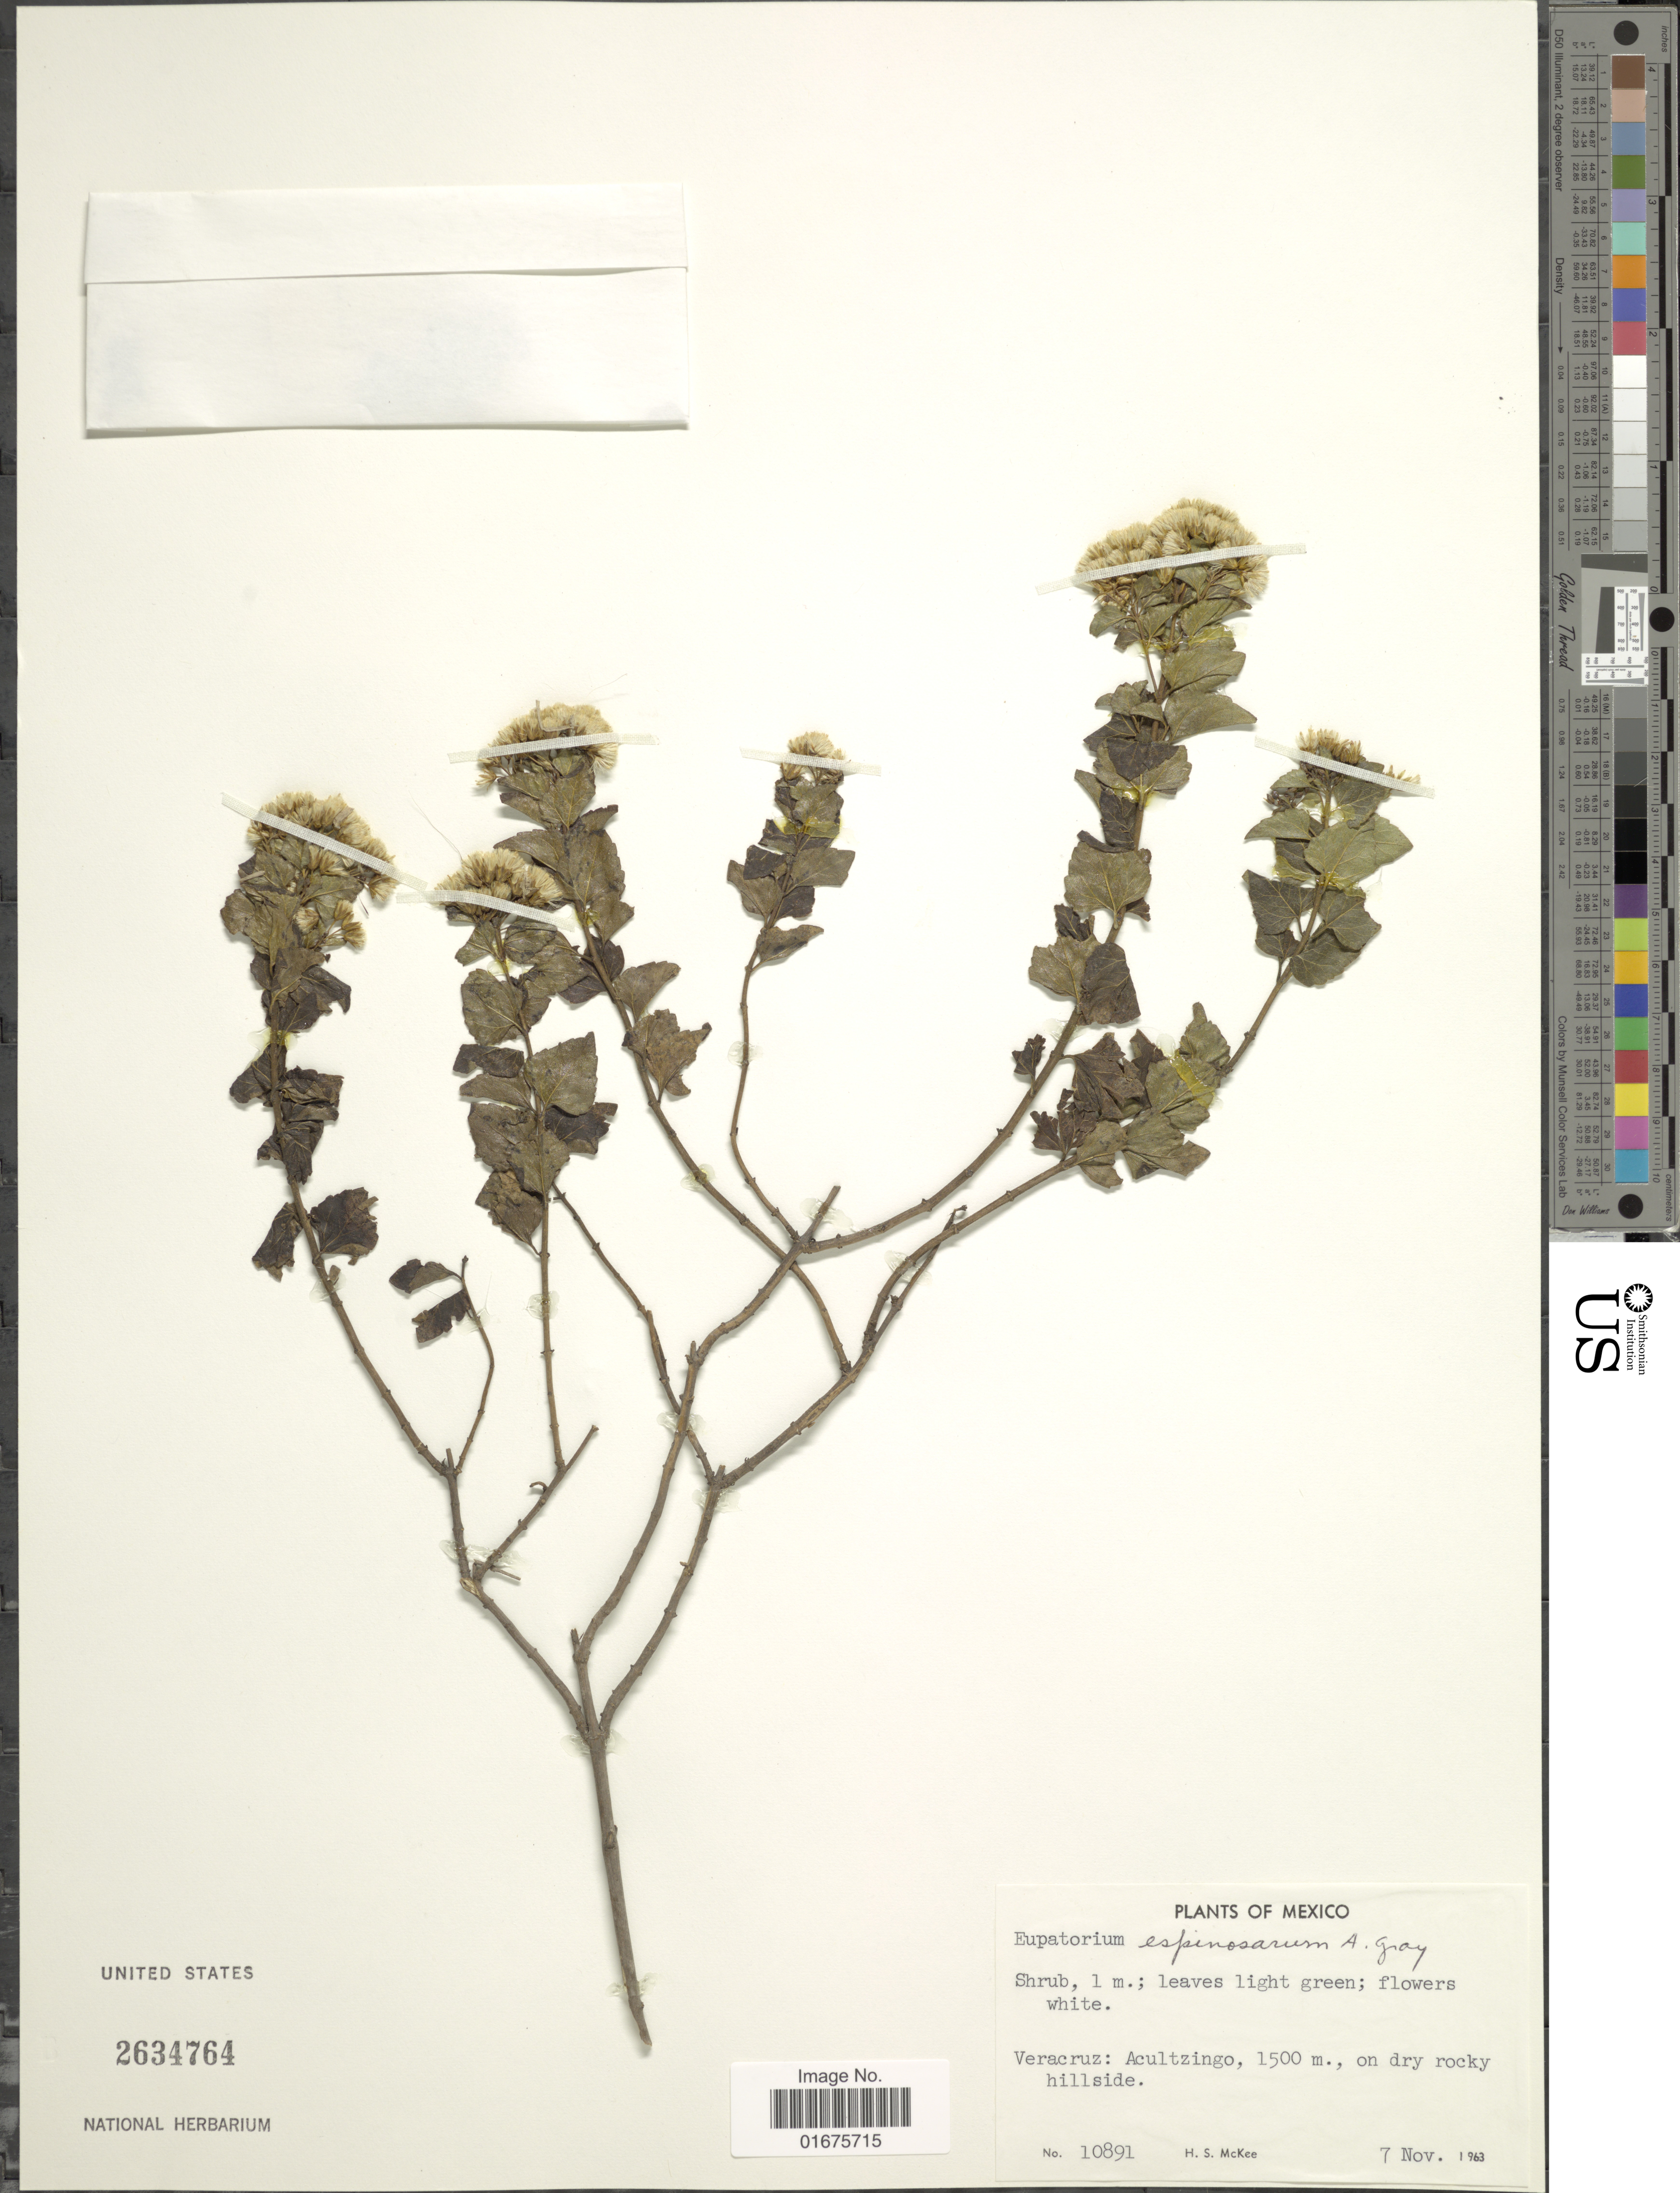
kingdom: Plantae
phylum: Tracheophyta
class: Magnoliopsida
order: Asterales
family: Asteraceae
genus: Ageratina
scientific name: Ageratina espinosarum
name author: (A. Gray) R.M. King & H. Rob.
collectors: H. S. McKee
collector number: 10891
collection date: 1963-11-07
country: Mexico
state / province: Veracruz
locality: Acultzingo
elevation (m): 1500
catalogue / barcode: US 2634764